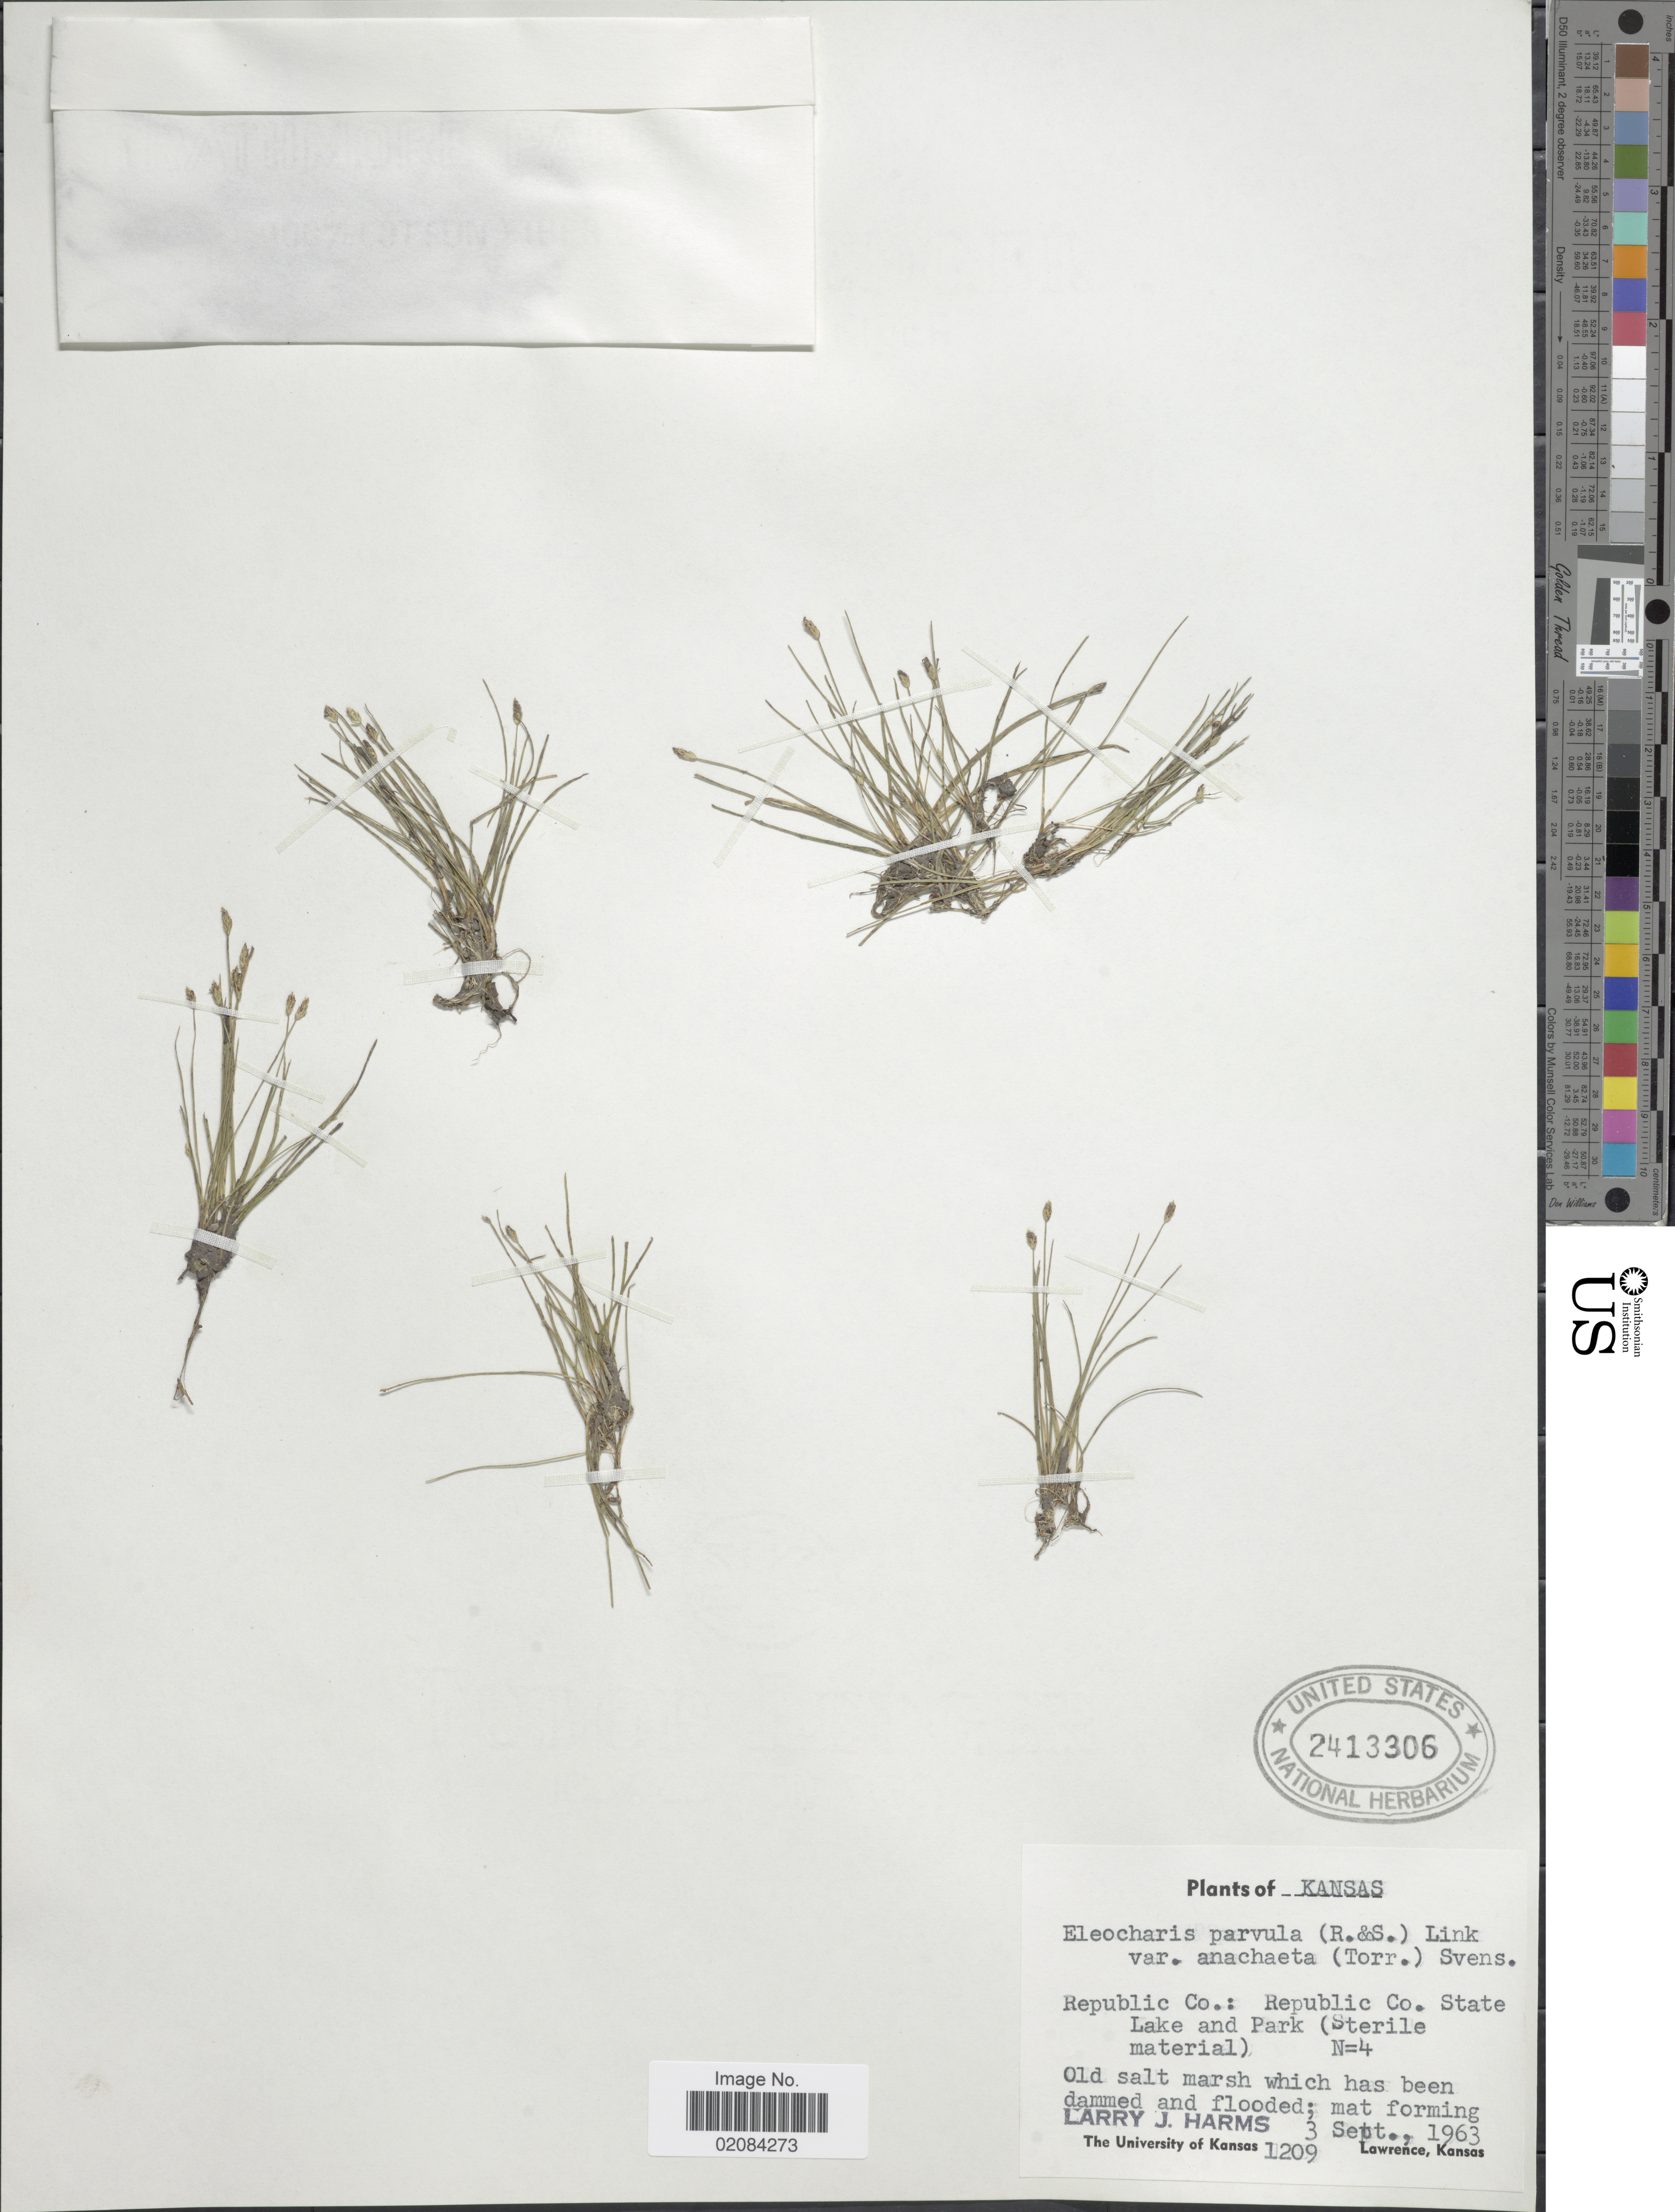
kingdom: Plantae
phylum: Tracheophyta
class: Liliopsida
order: Poales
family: Cyperaceae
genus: Eleocharis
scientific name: Eleocharis parvula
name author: (Roem. & Schult.) Link ex Williams et al.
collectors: L. Harms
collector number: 1209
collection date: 1963-09-03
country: United States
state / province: Kansas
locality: Kansas, Republic Co.: Republic Co. State Park & Lake.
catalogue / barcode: US 2413306